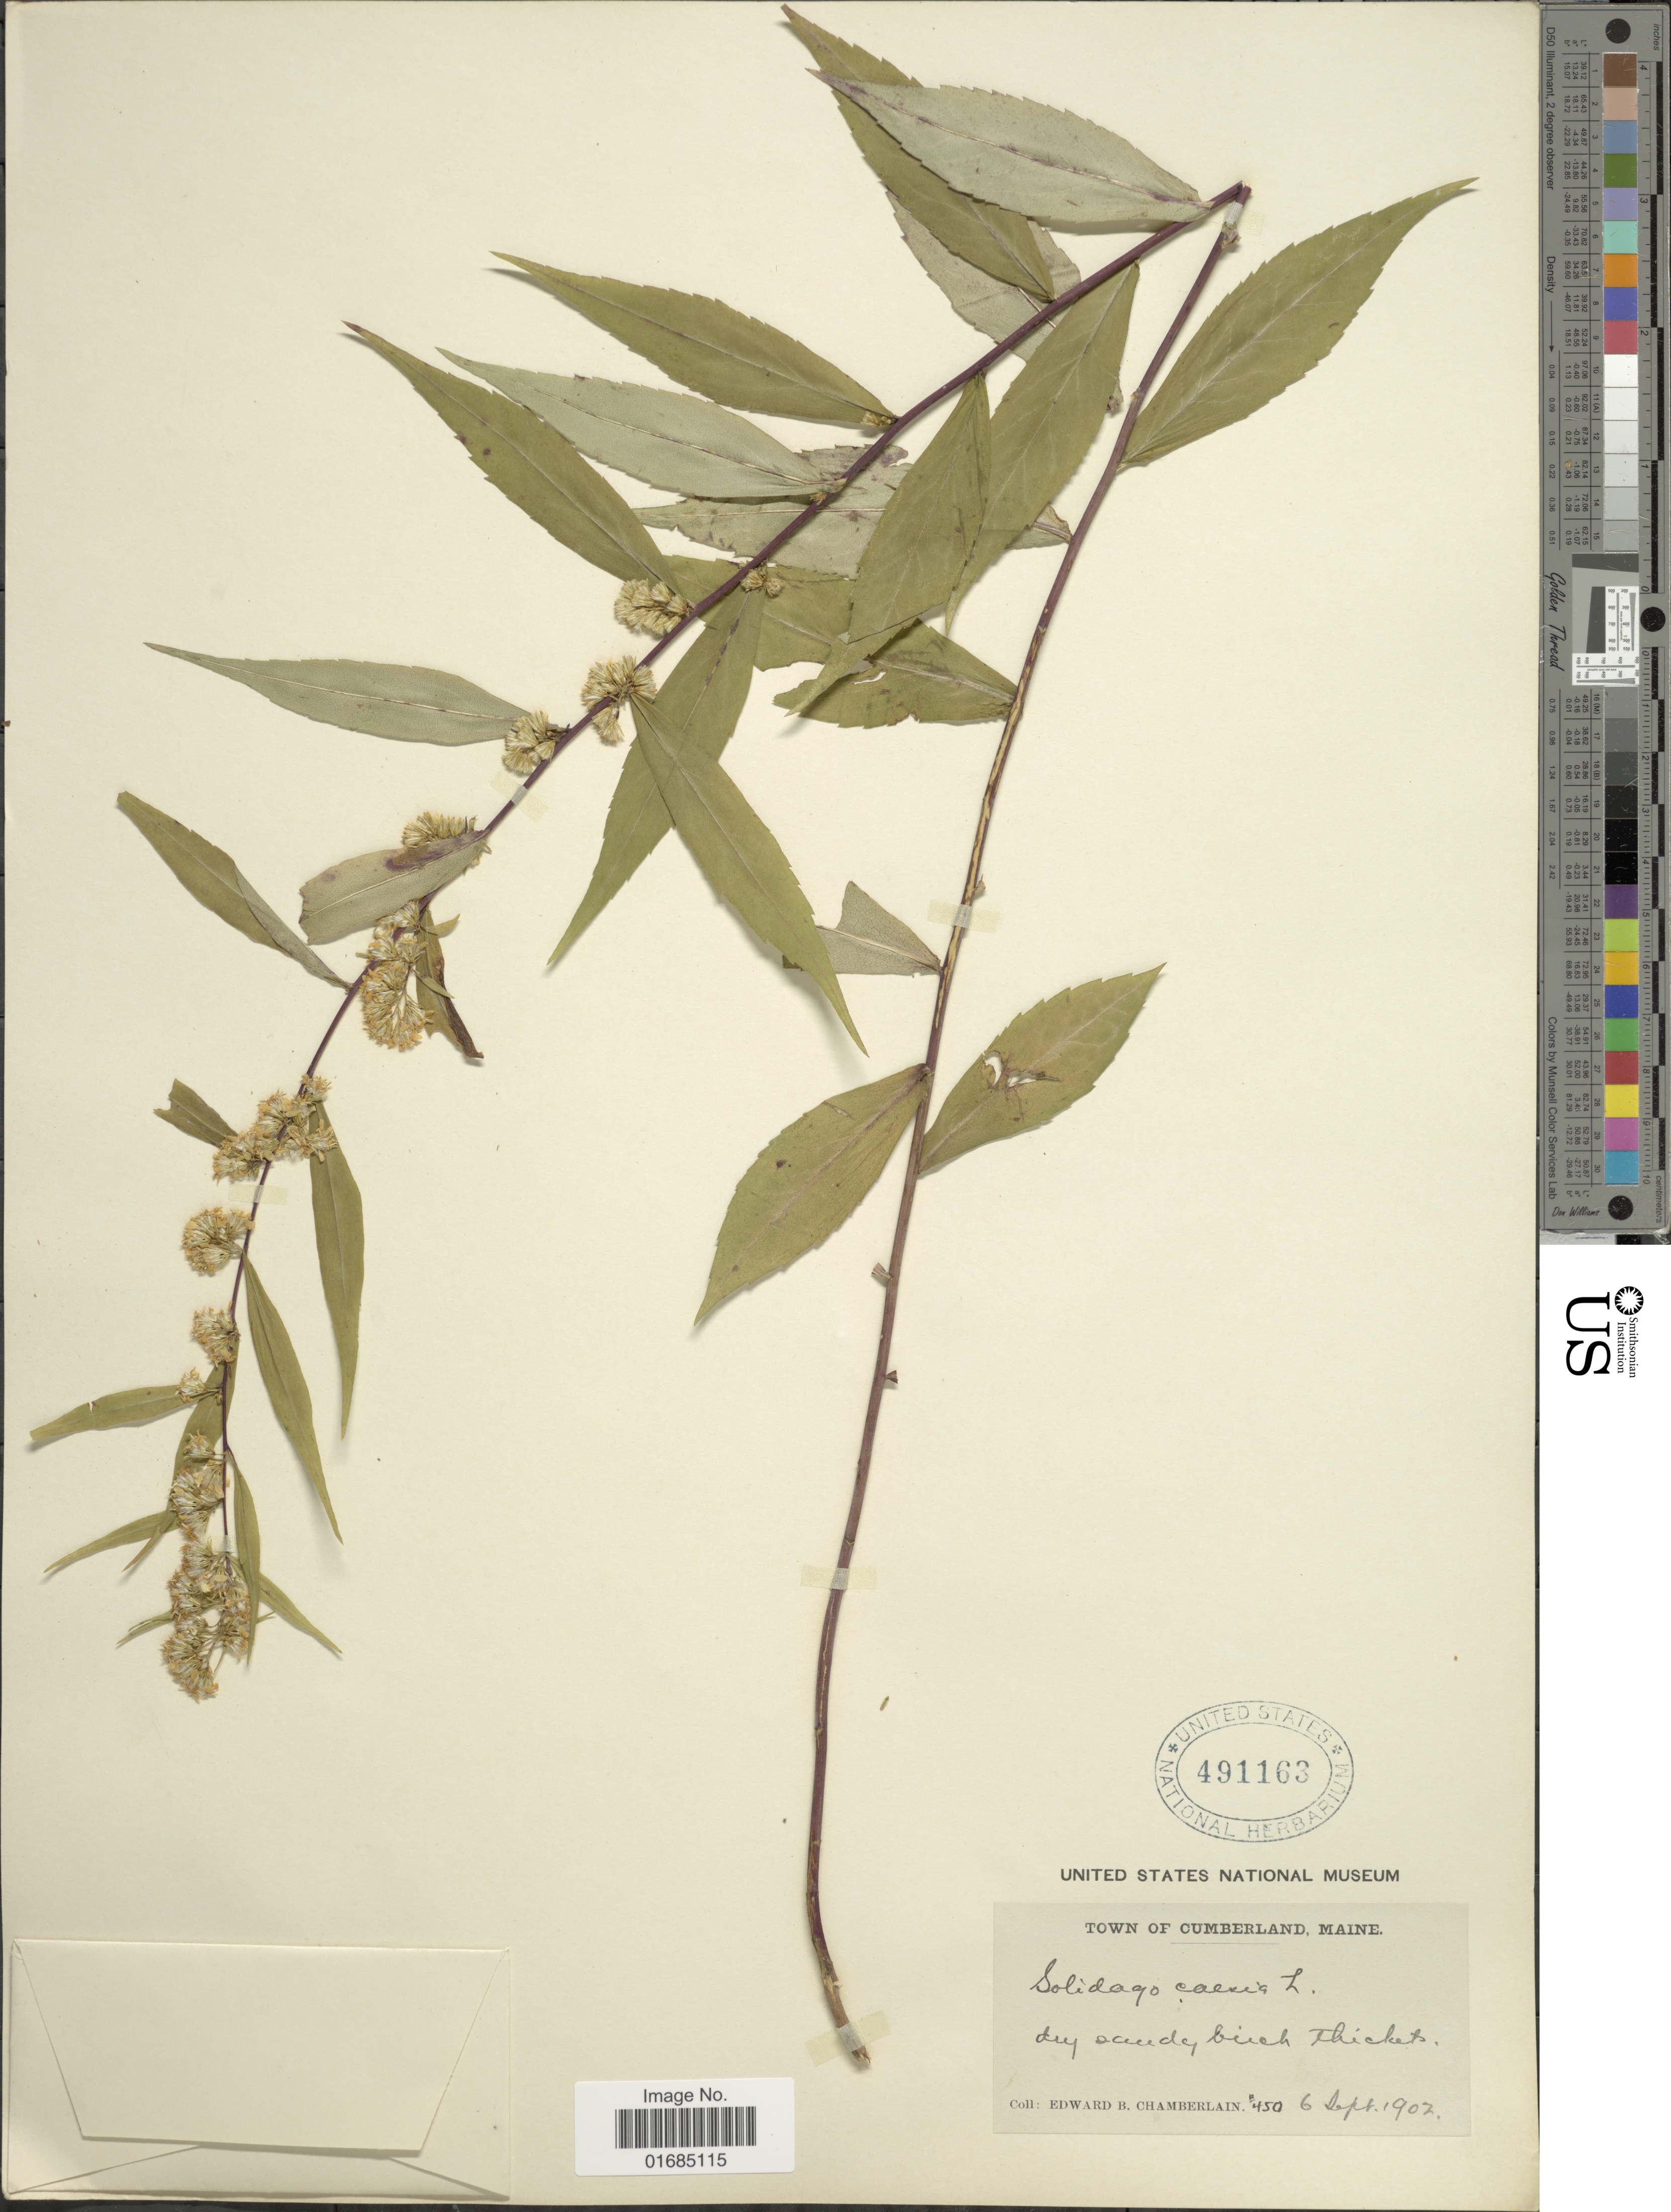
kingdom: Plantae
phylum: Tracheophyta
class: Magnoliopsida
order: Asterales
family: Asteraceae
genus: Solidago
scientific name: Solidago caesia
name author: L.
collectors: E. Chamberlain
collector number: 450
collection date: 1902-09-06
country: United States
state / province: Maine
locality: Town of Cumberland, Maine.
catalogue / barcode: US 491163